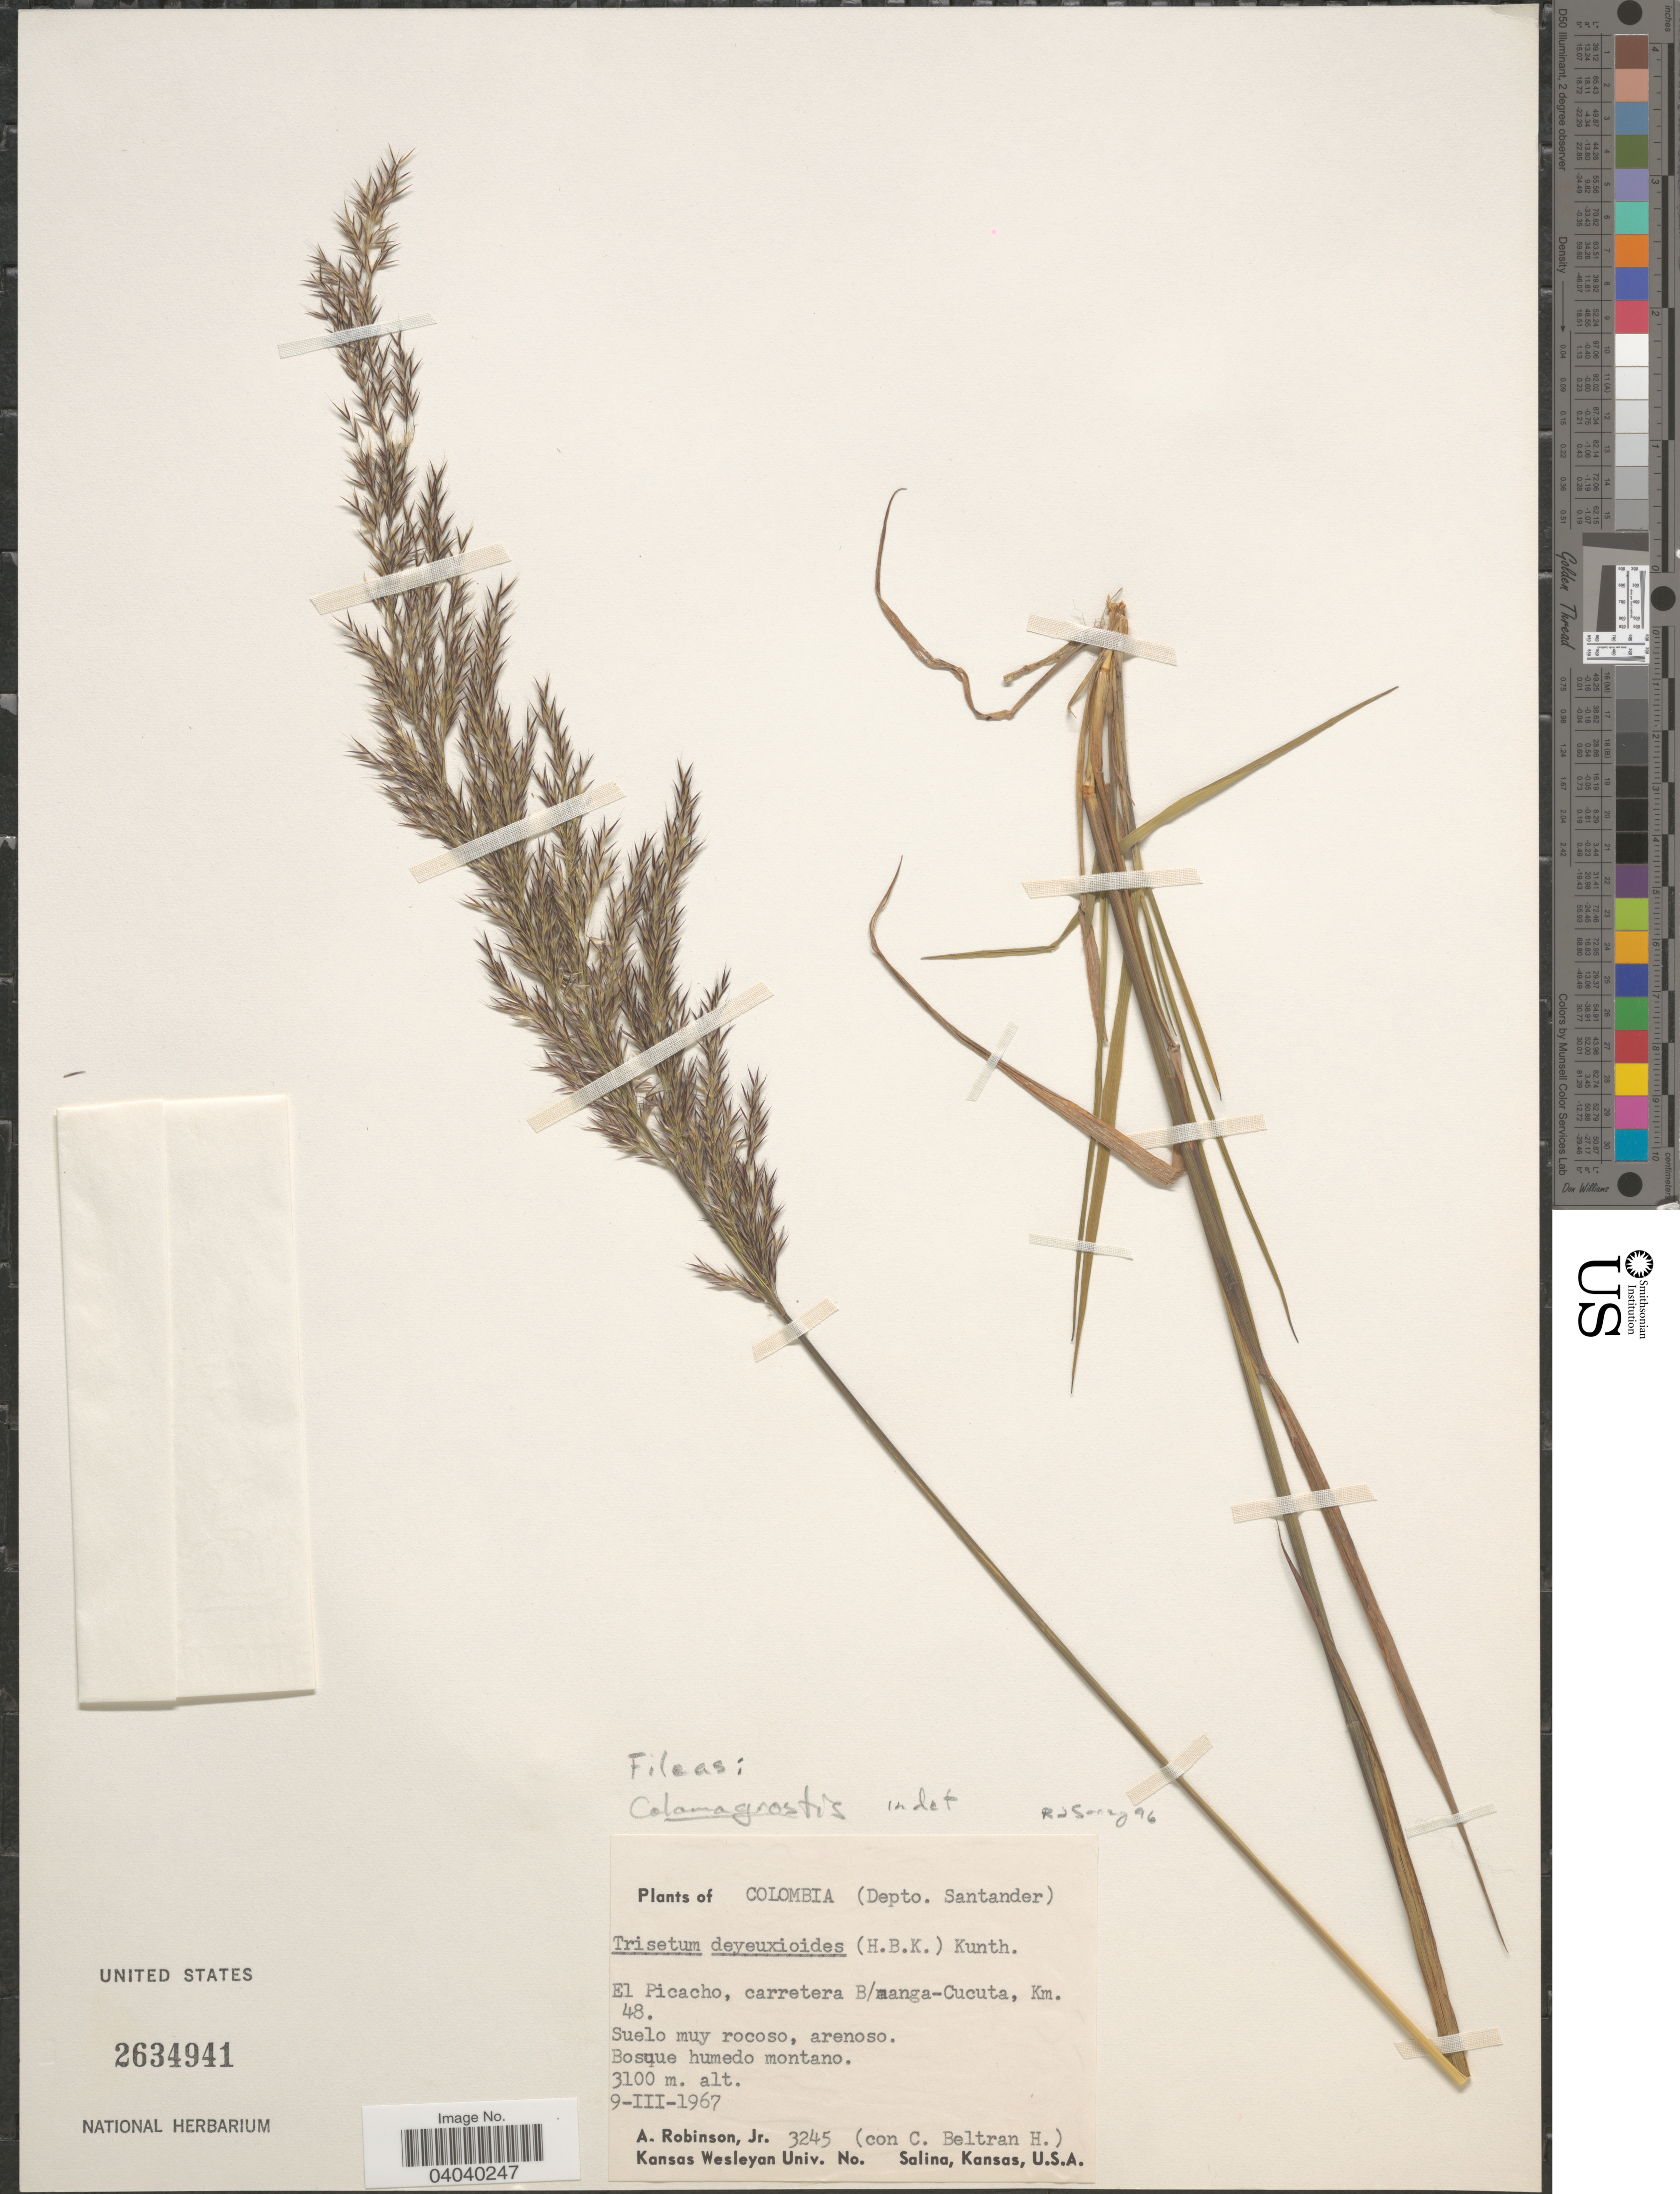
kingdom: Plantae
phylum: Tracheophyta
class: Liliopsida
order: Poales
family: Poaceae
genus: Deschampsia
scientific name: Deschampsia sp.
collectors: A. Robinson Jr. & C. Beltran H.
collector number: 3245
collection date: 1967-03-09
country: Colombia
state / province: Santander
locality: Depto. Santander. El Picacho, carretera B/manga-Cucuta, Km. 48.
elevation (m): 3100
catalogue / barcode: US 2634941